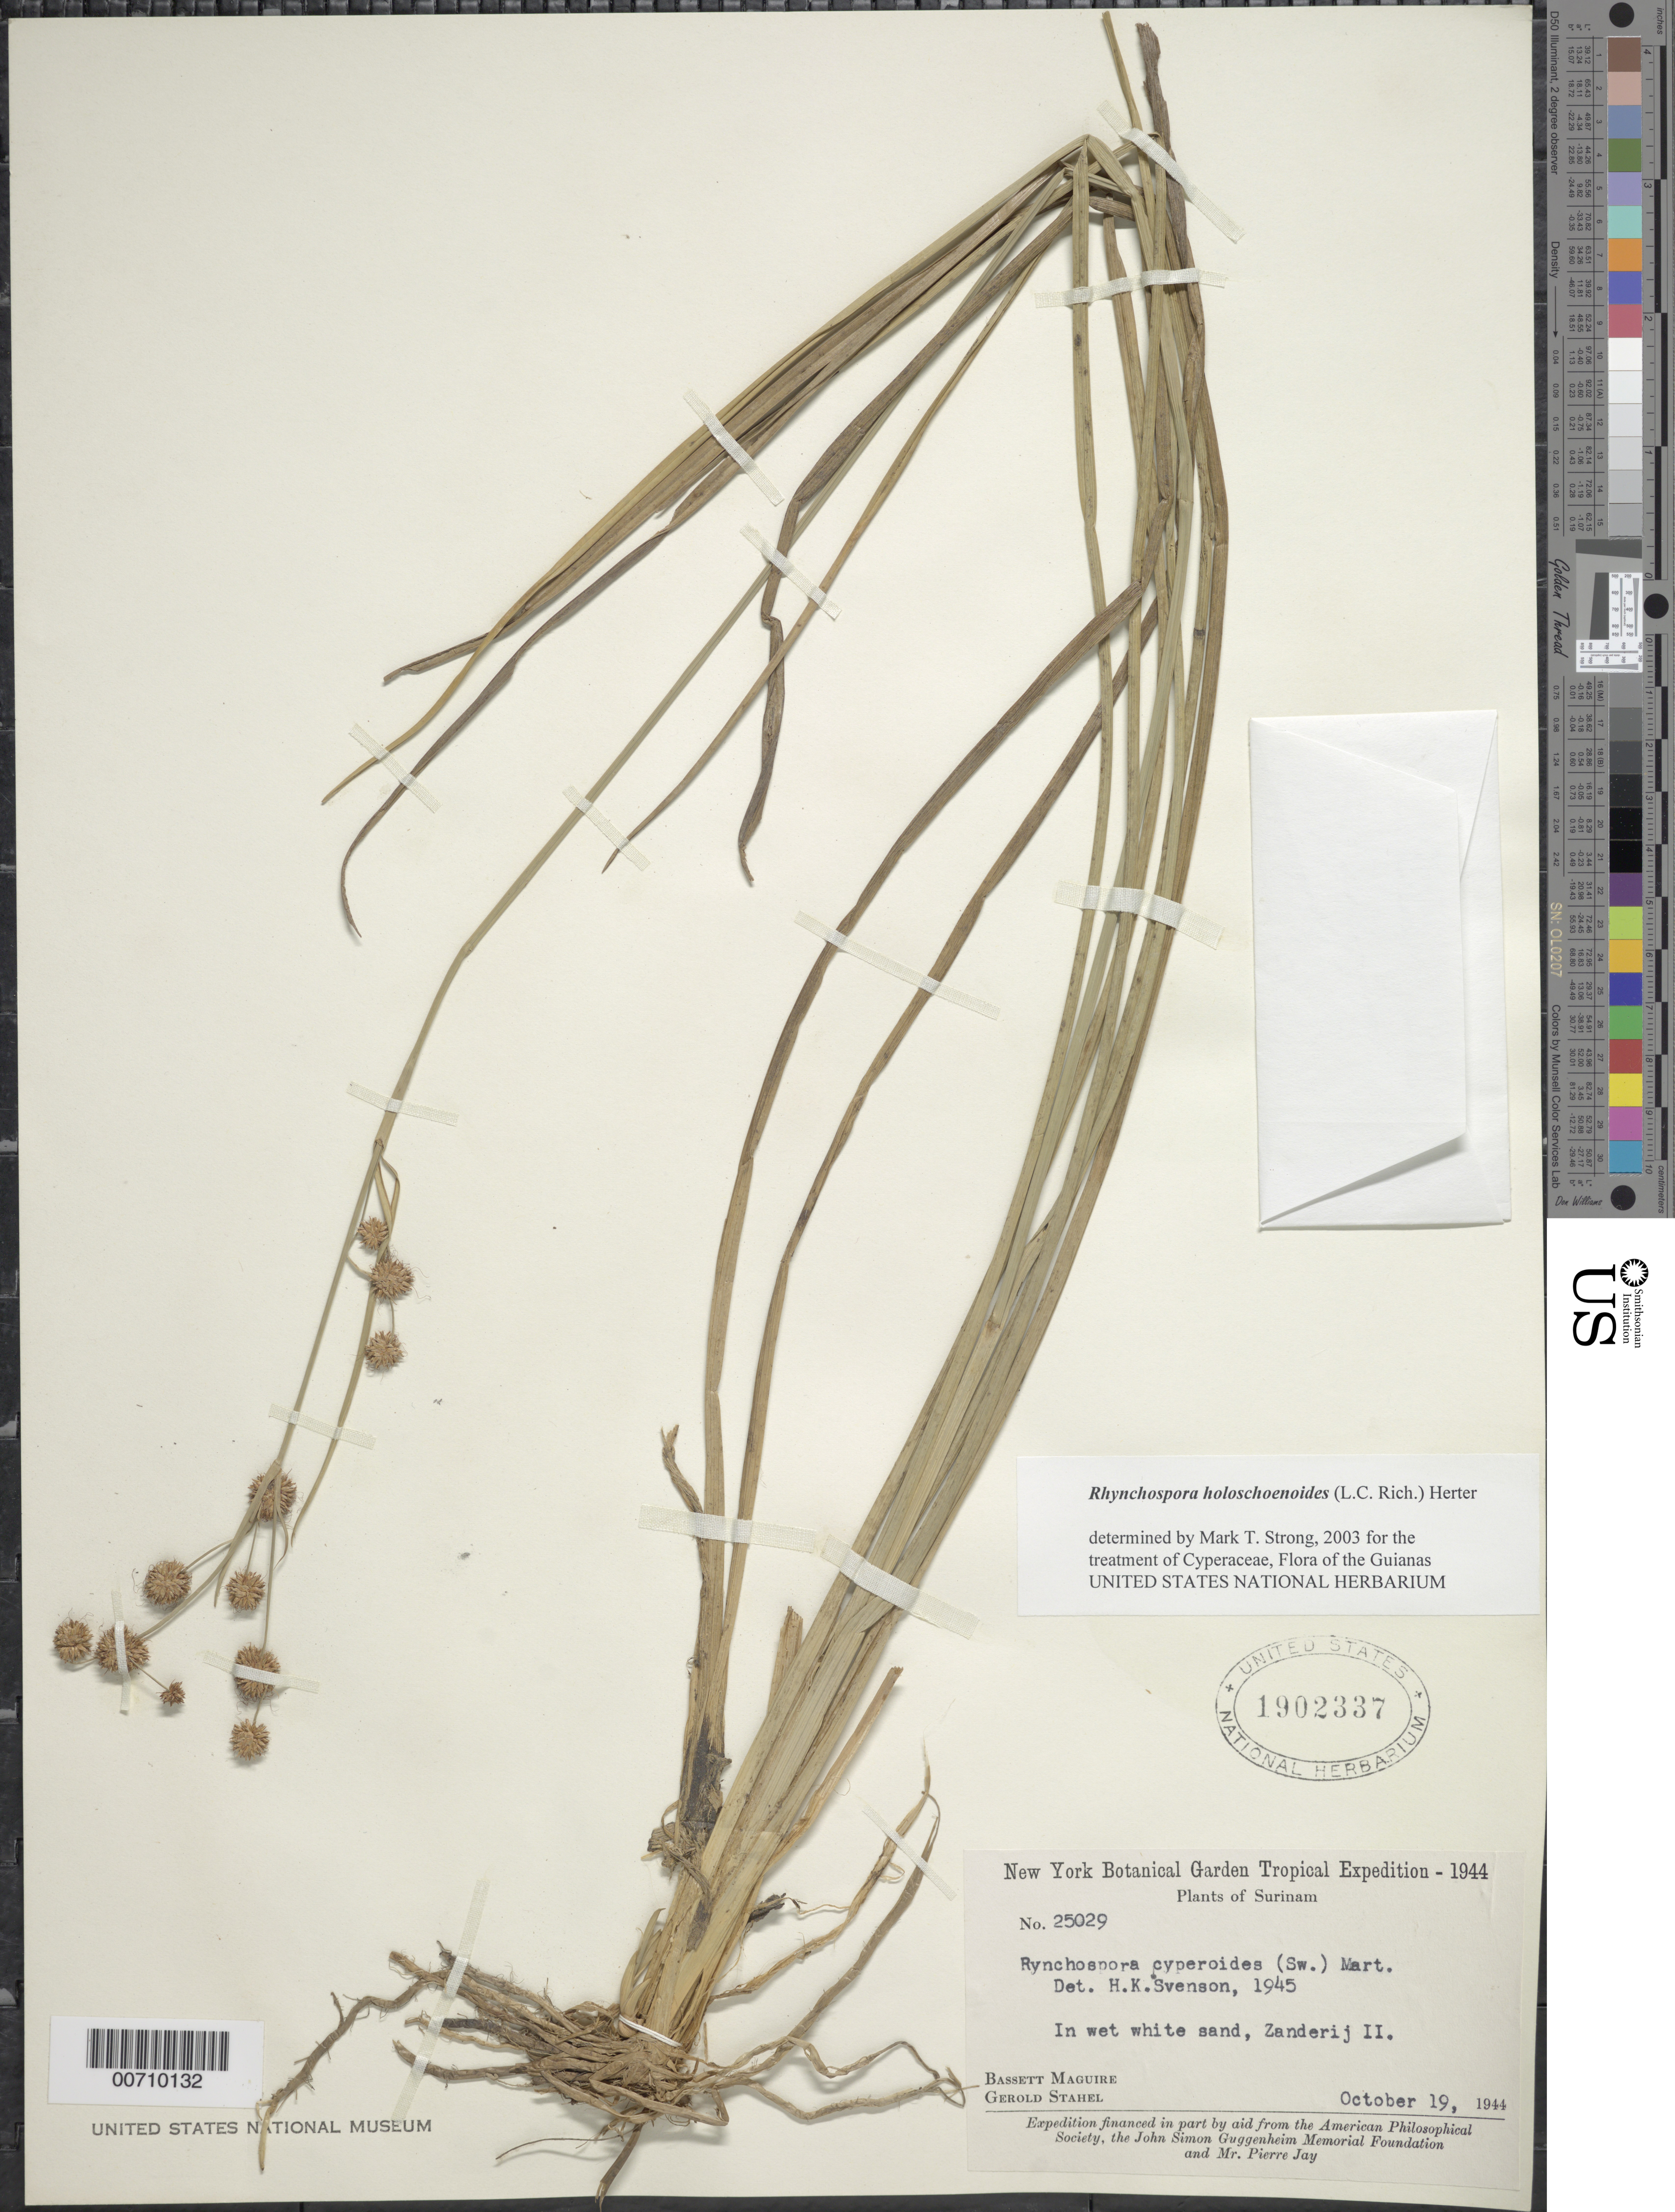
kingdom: Plantae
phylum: Tracheophyta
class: Liliopsida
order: Poales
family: Cyperaceae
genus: Rhynchospora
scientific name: Rhynchospora holoschoenoides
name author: (Rich.) Herter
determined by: Strong, M. T., (US), Smithsonian Institution - National Museum of Natural History (UNITED STATES)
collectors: B. Maguire & G. Stahel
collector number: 25029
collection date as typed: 19-Oct-44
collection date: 1944-10-19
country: Suriname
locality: Zanderij I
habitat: Wet white sand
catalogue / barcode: US 1902337